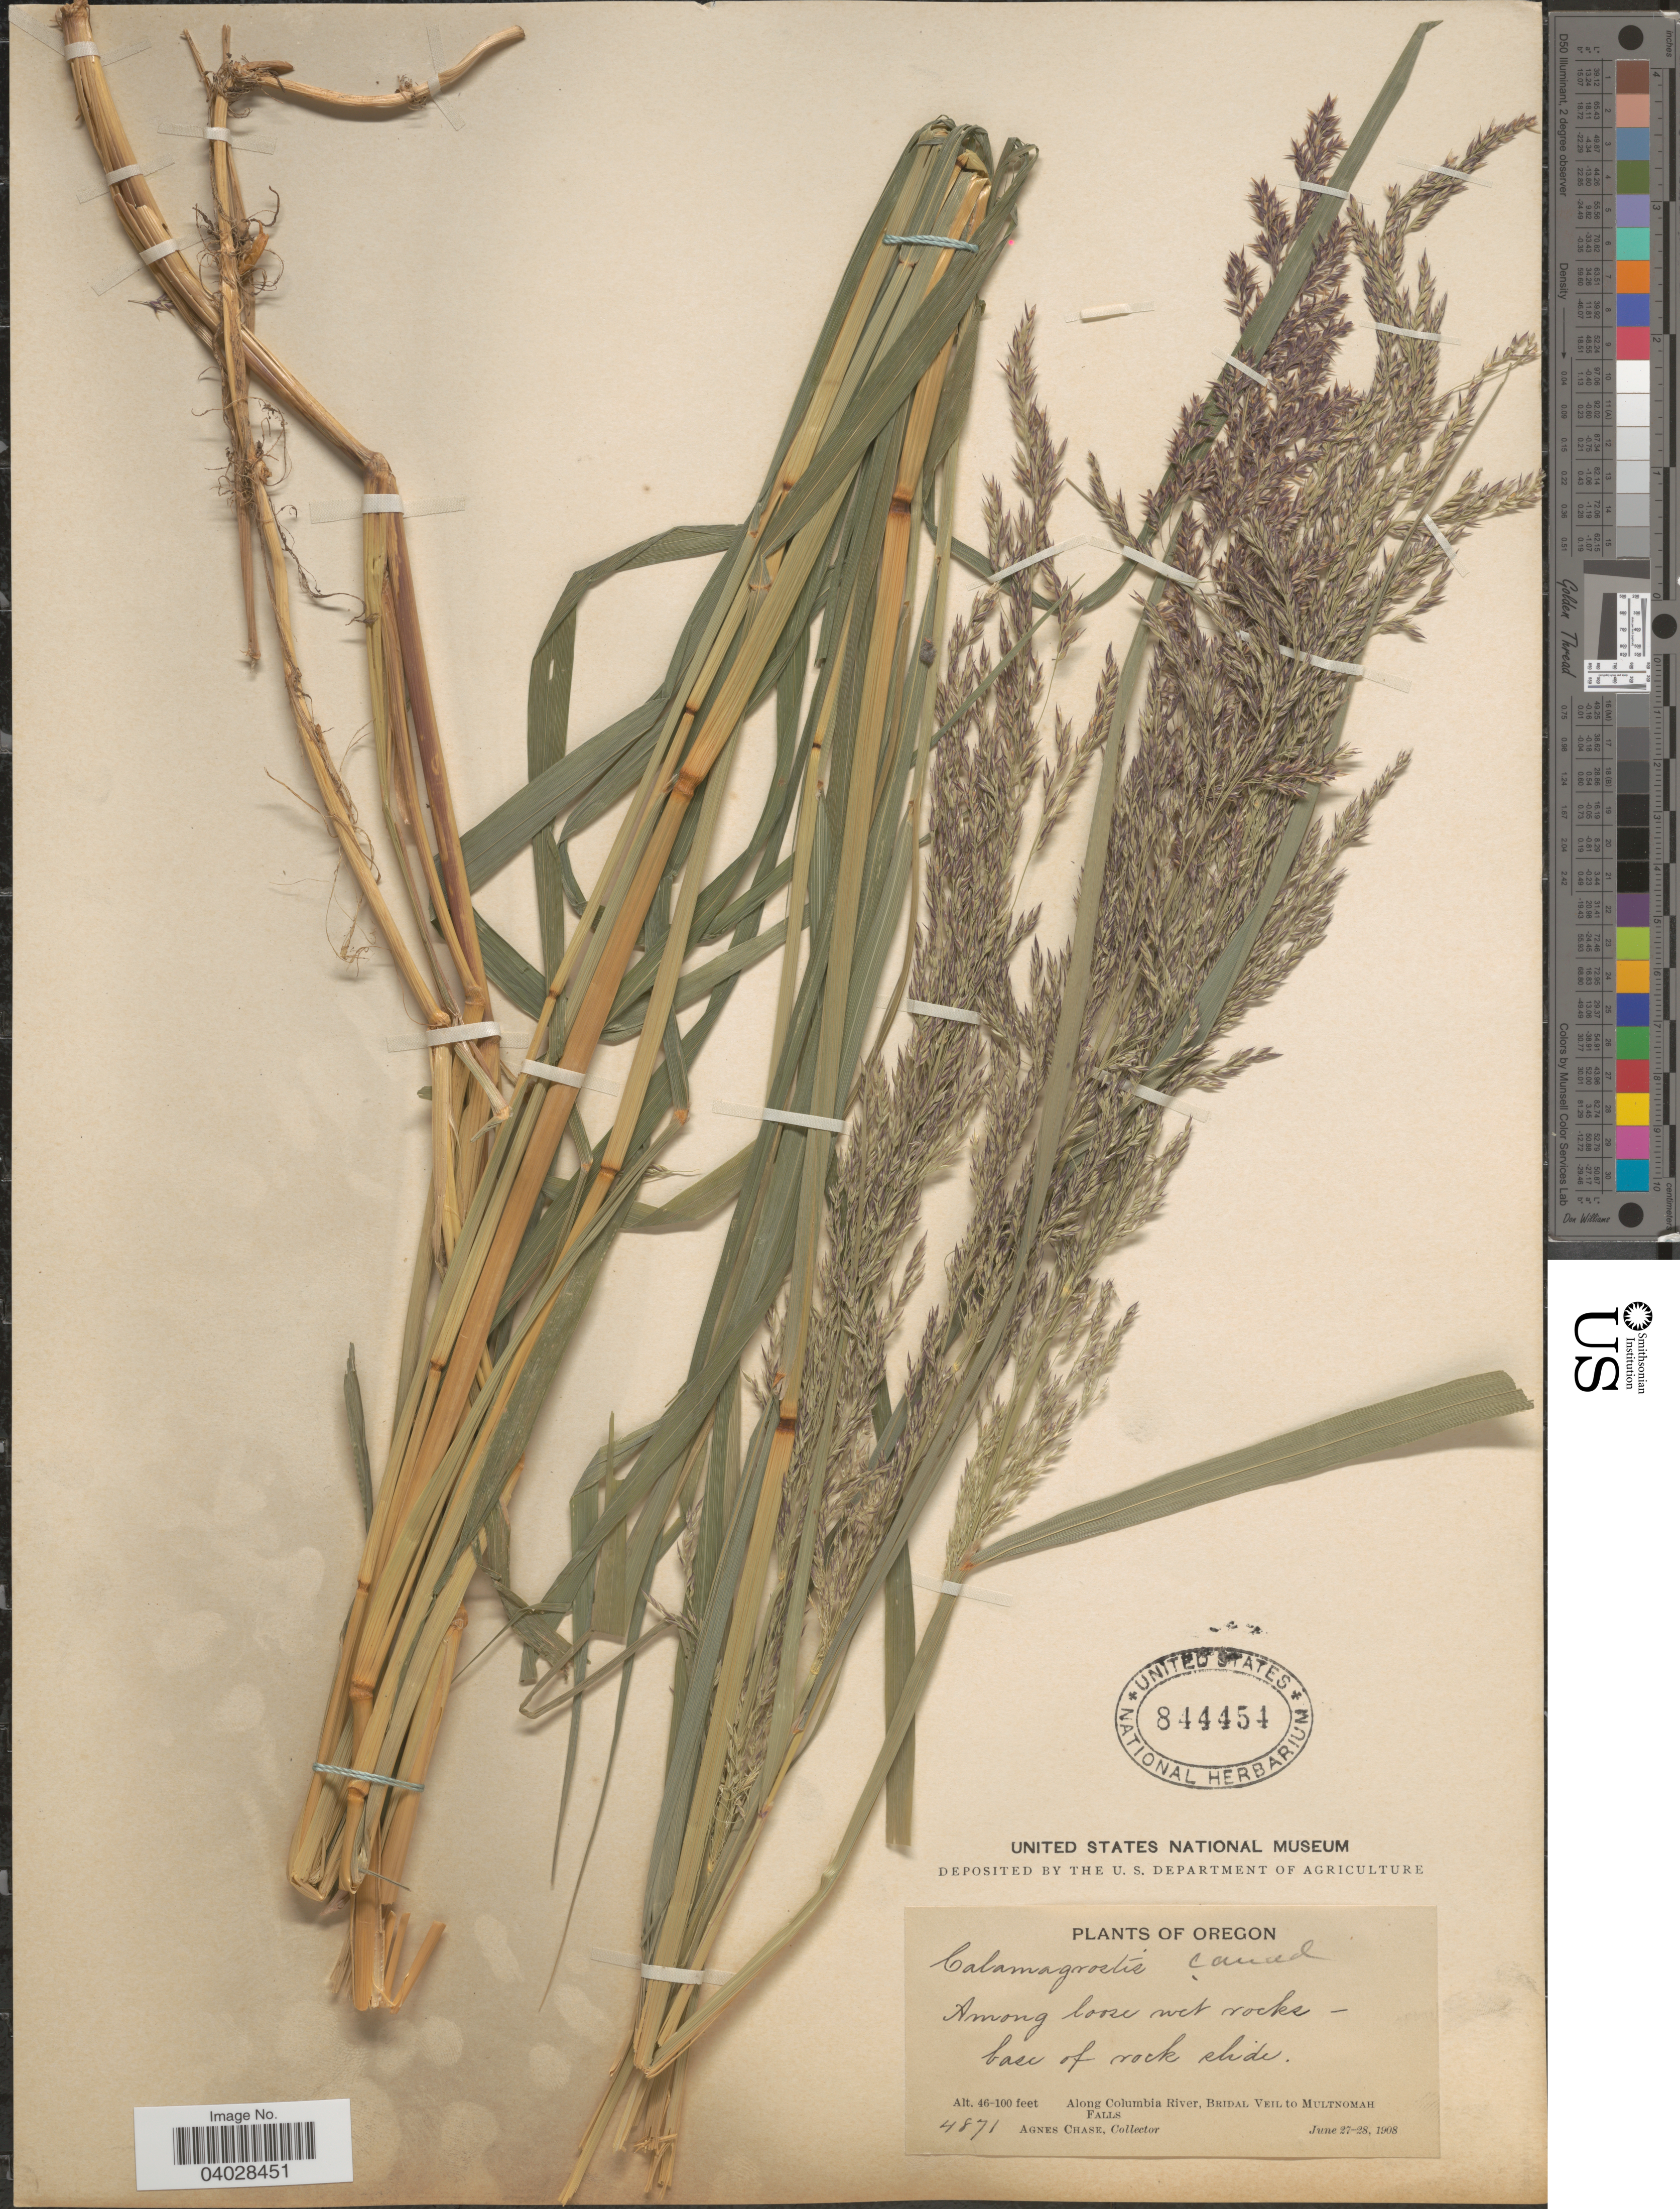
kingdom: Plantae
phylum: Tracheophyta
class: Liliopsida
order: Poales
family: Poaceae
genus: Calamagrostis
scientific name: Calamagrostis canadensis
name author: (Michx.) P. Beauv.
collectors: A. Chase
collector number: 4871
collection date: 1908-06-27/1908-06-28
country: United States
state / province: Oregon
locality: Along Columbia River, Bridal Veil to Multnomah Falls.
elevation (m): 14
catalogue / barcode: US 844454